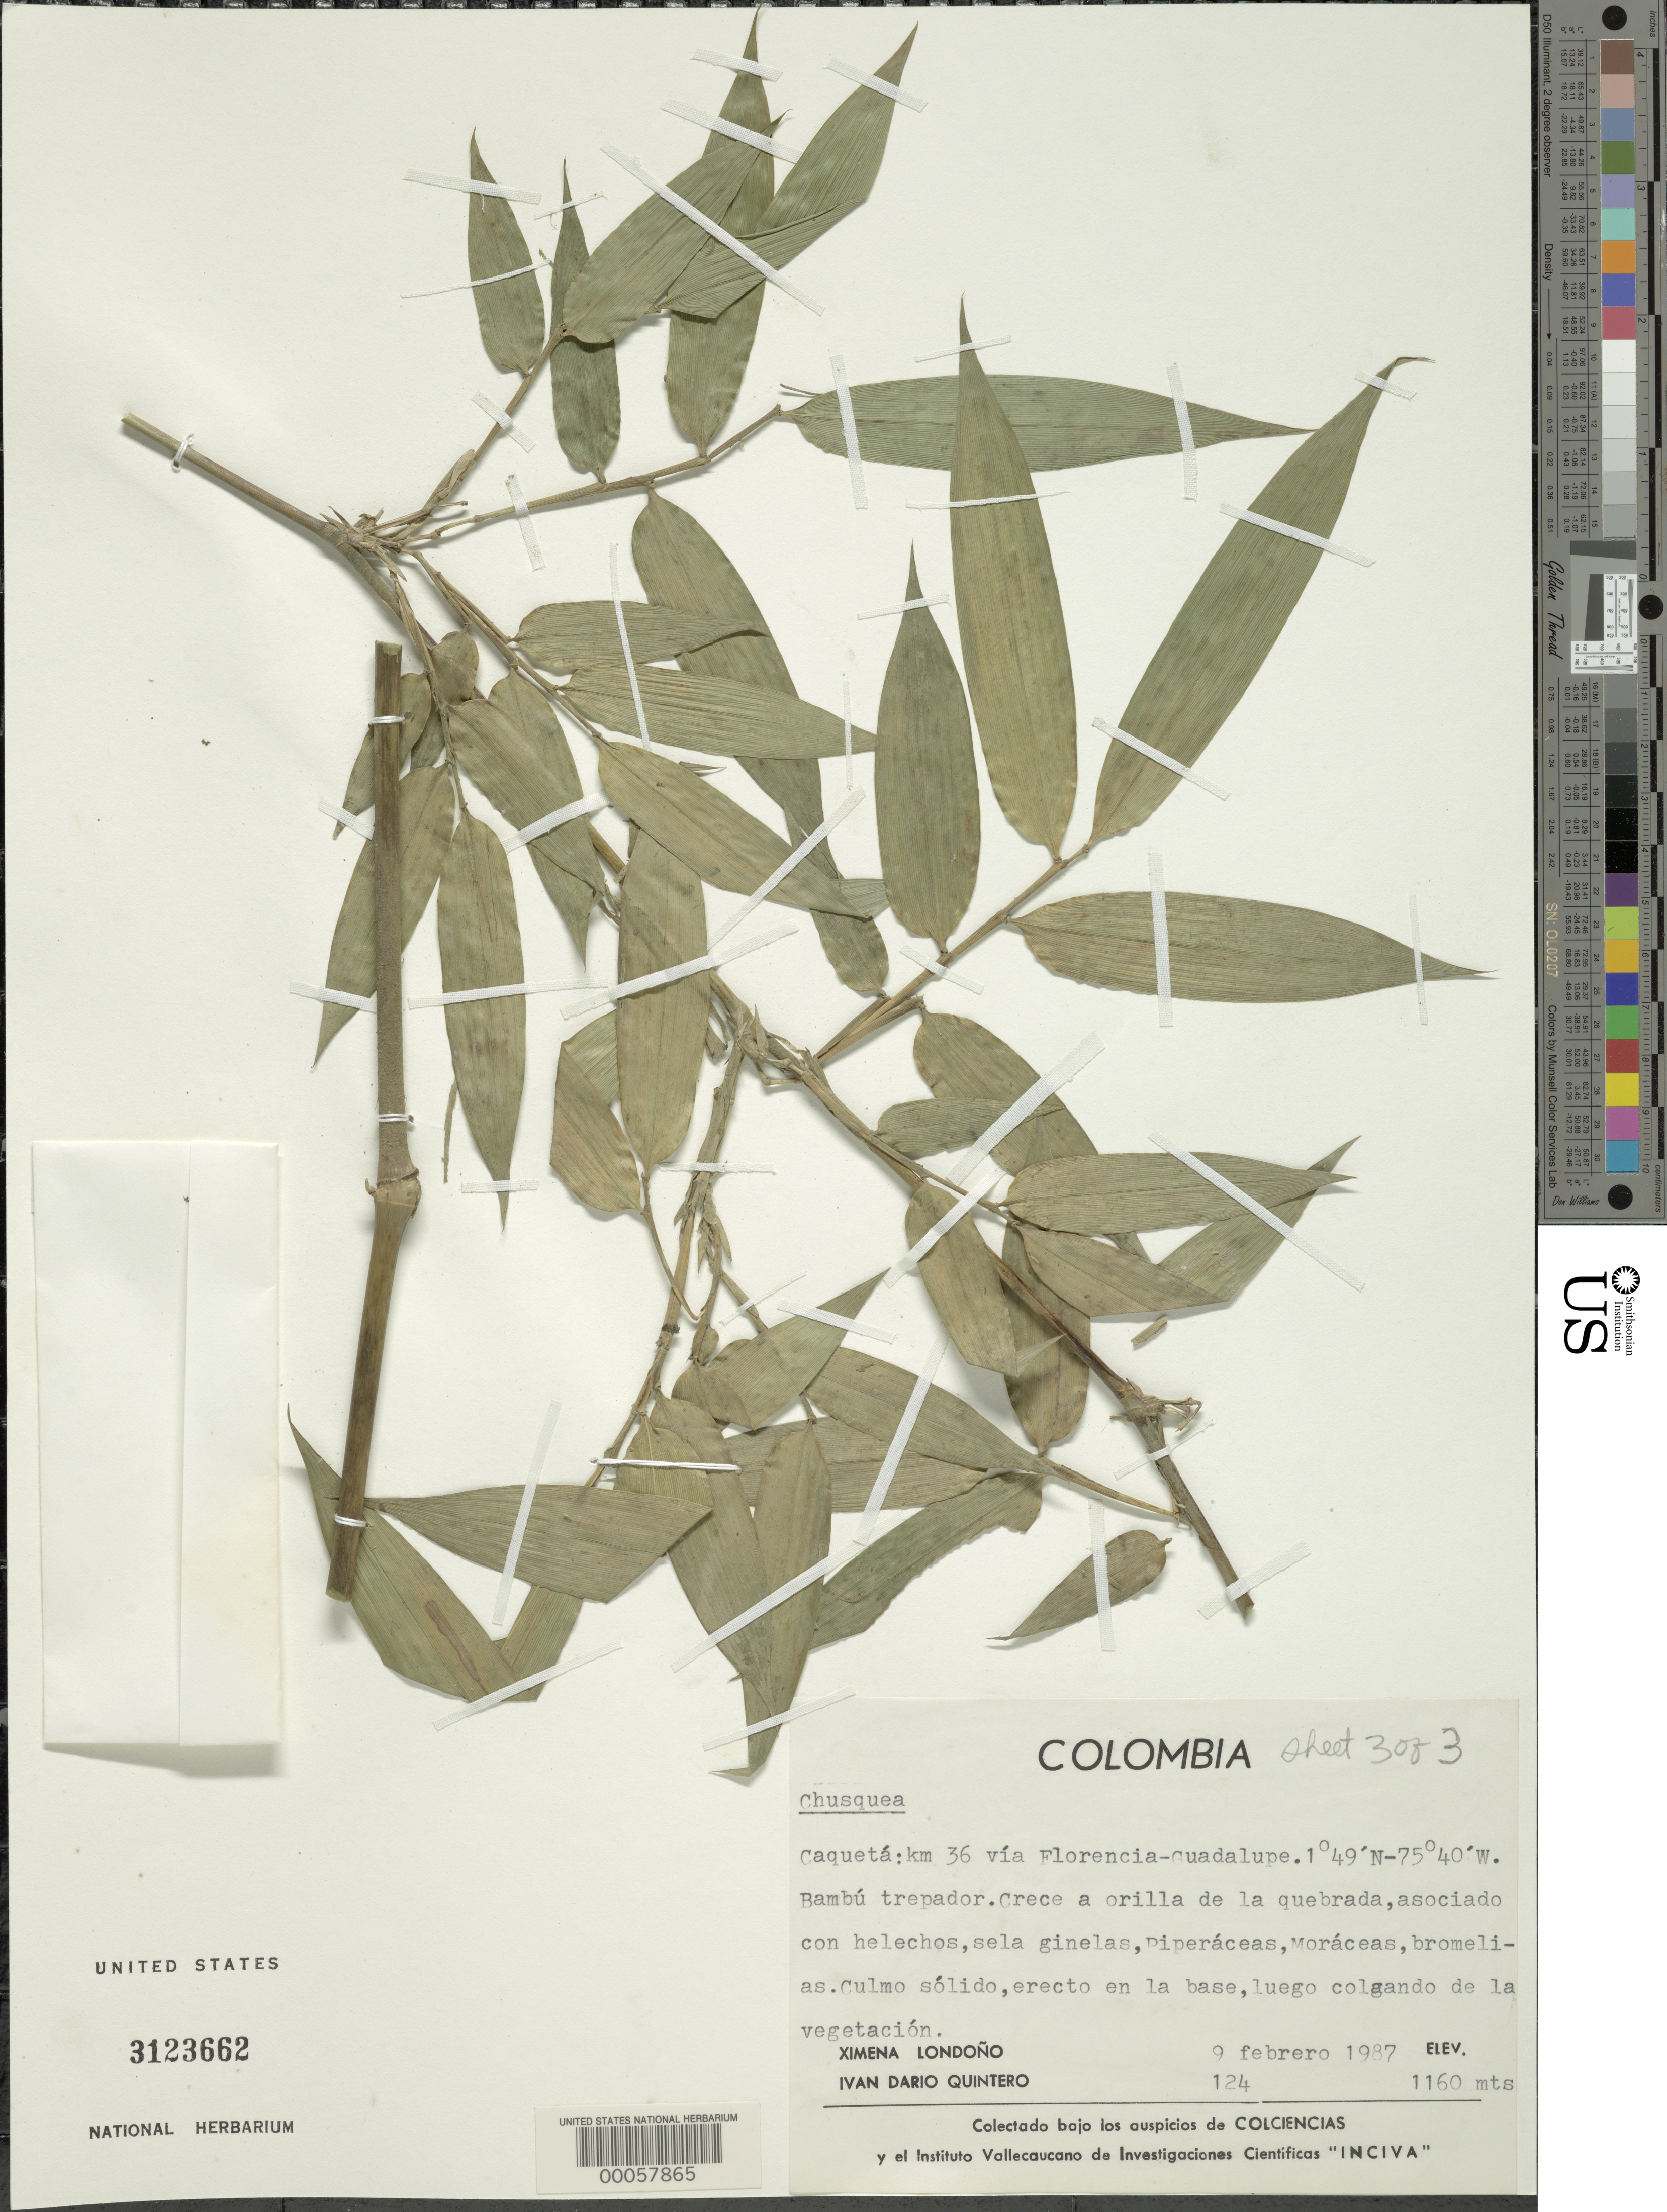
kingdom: Plantae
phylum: Tracheophyta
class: Liliopsida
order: Poales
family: Poaceae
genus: Chusquea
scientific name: Chusquea sp.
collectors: X. Londoño & I. Quintero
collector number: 124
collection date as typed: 09 Feb 1987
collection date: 1987-02-09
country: Colombia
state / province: Caquetá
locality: Km 36 of the Florencia-Guadalupe road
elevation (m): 1160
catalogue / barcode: US 3123662